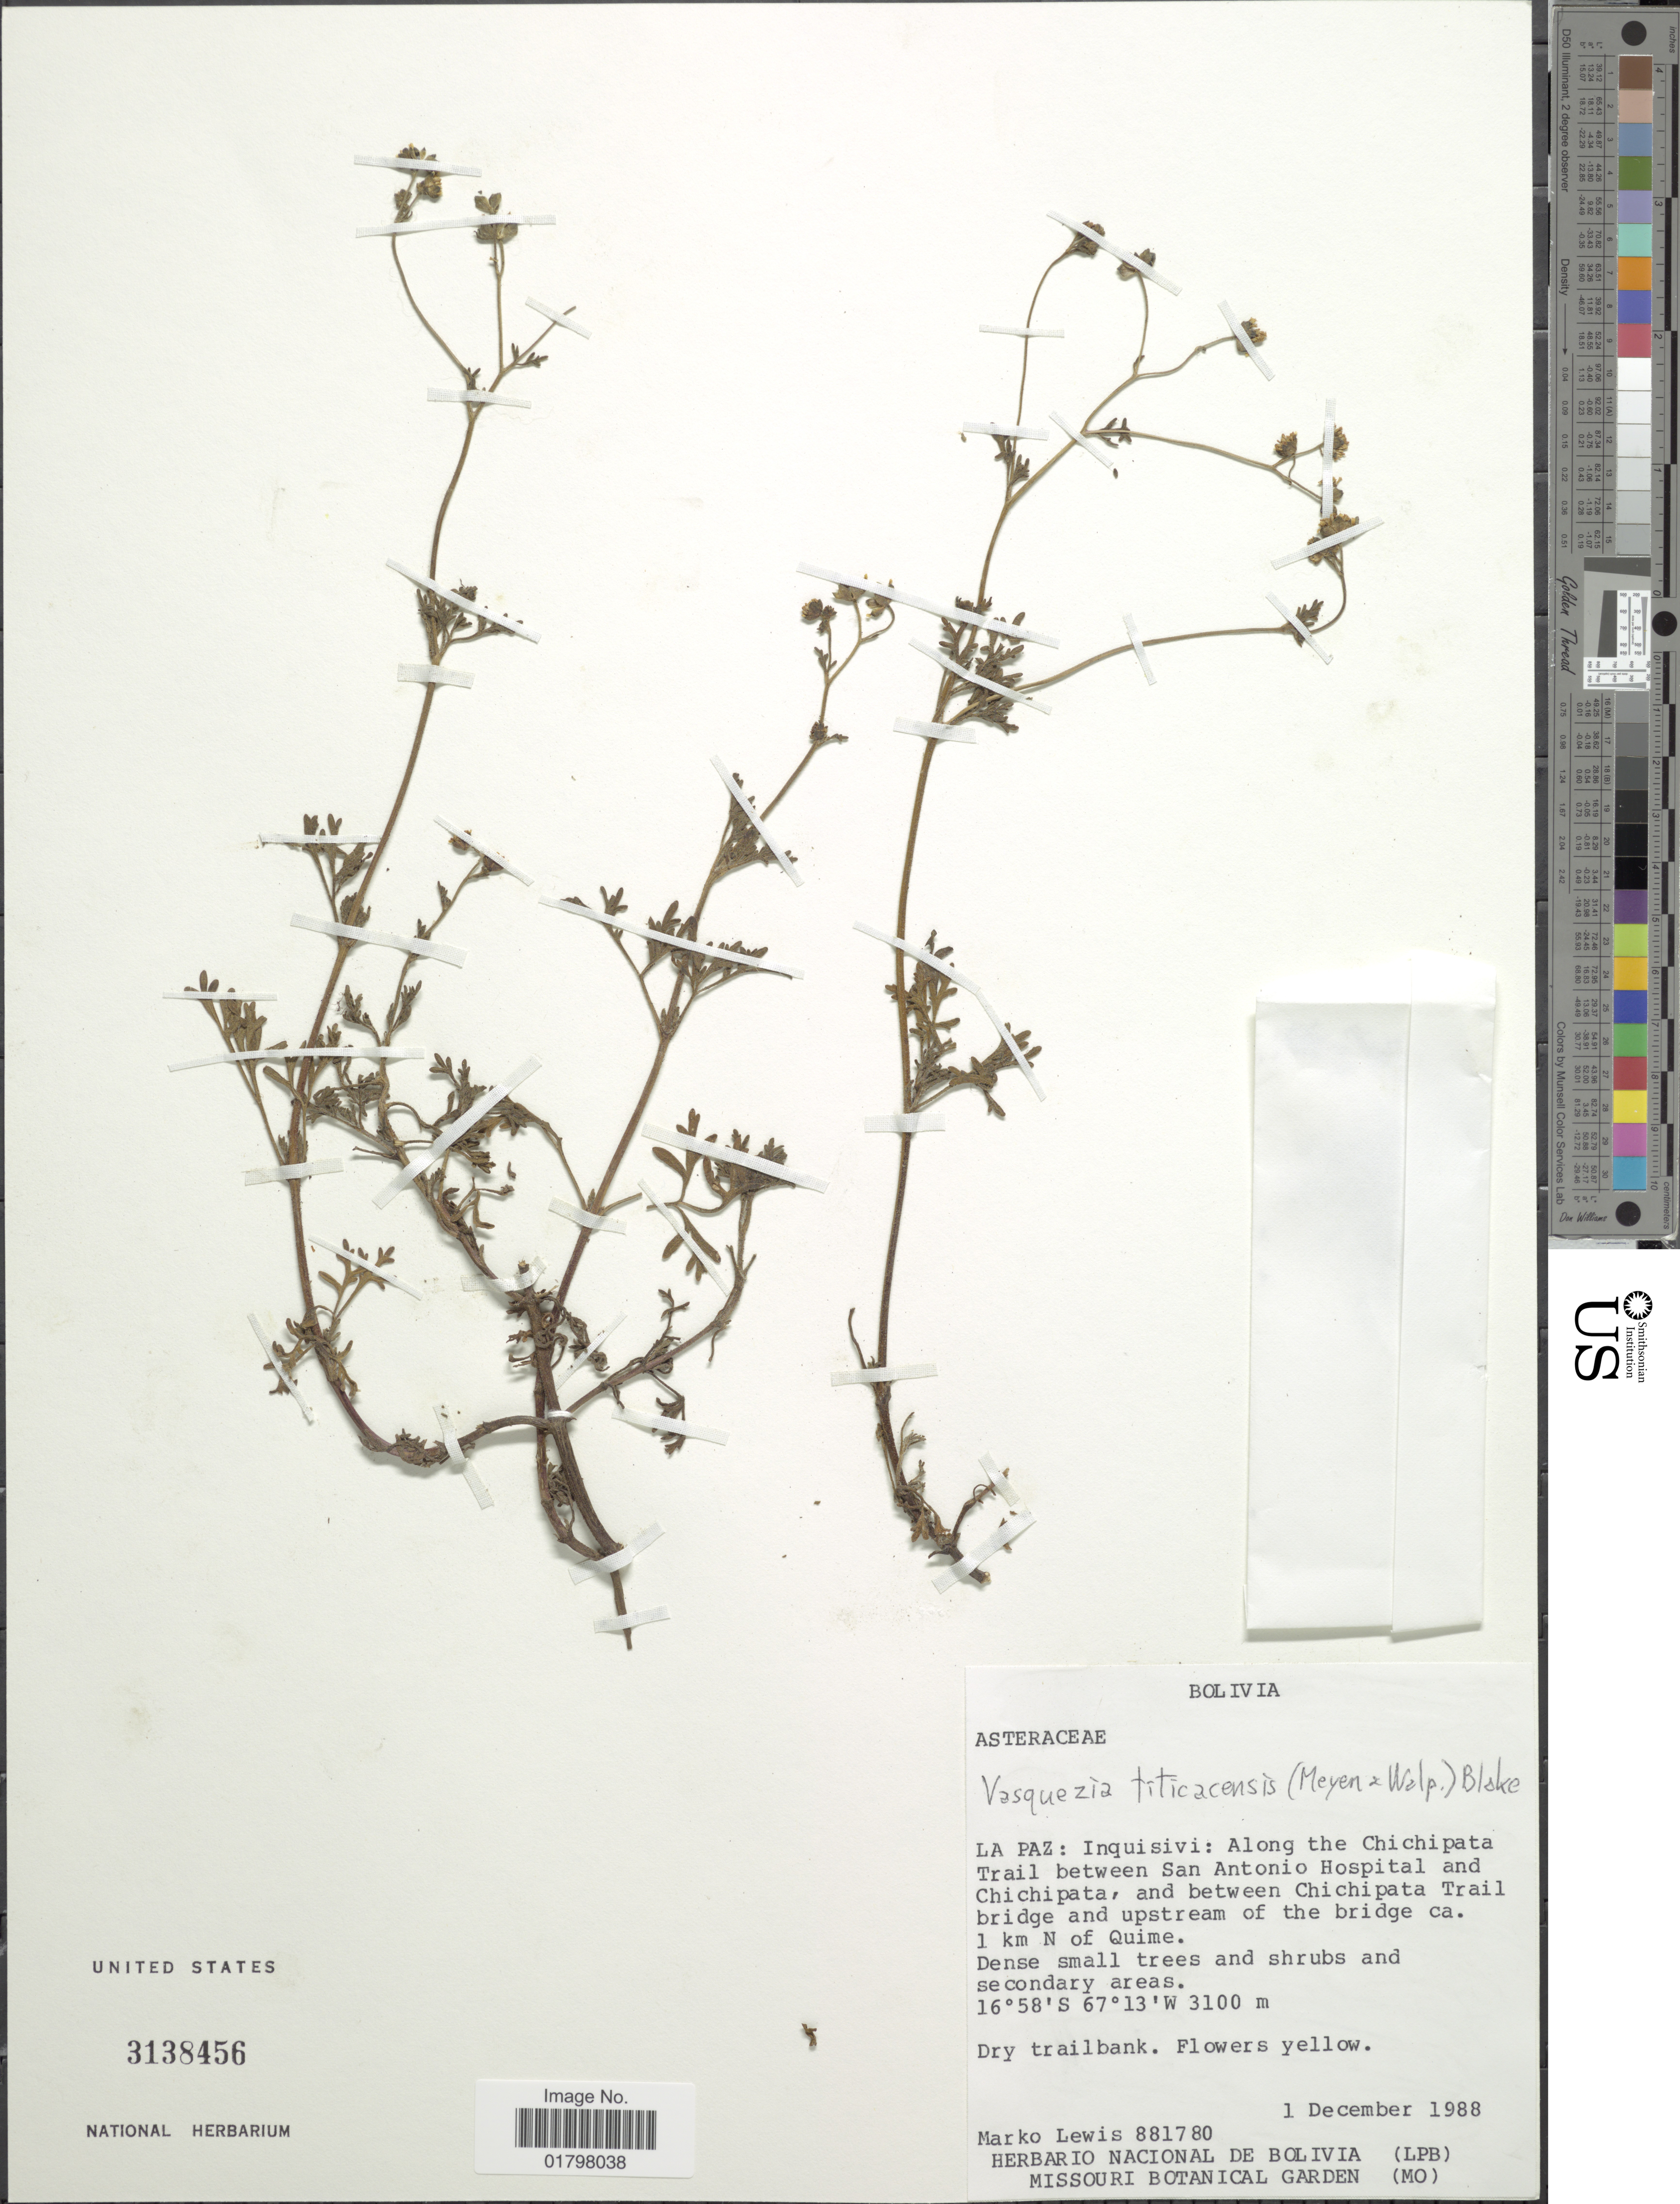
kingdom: Plantae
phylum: Tracheophyta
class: Magnoliopsida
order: Asterales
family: Asteraceae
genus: Vasquesia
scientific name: Vasquesia titicacensis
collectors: M. A. Lewis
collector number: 881780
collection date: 1988-12-01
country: Bolivia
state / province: La Paz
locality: La Paz: Inquisivi: Along the Chichipata Trail between San Antonio Hospital and Chichipata, and between Chichipata Trail bridge and upstream of the bridge ca. 1 km N of Quime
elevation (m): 3100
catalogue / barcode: US 3138456